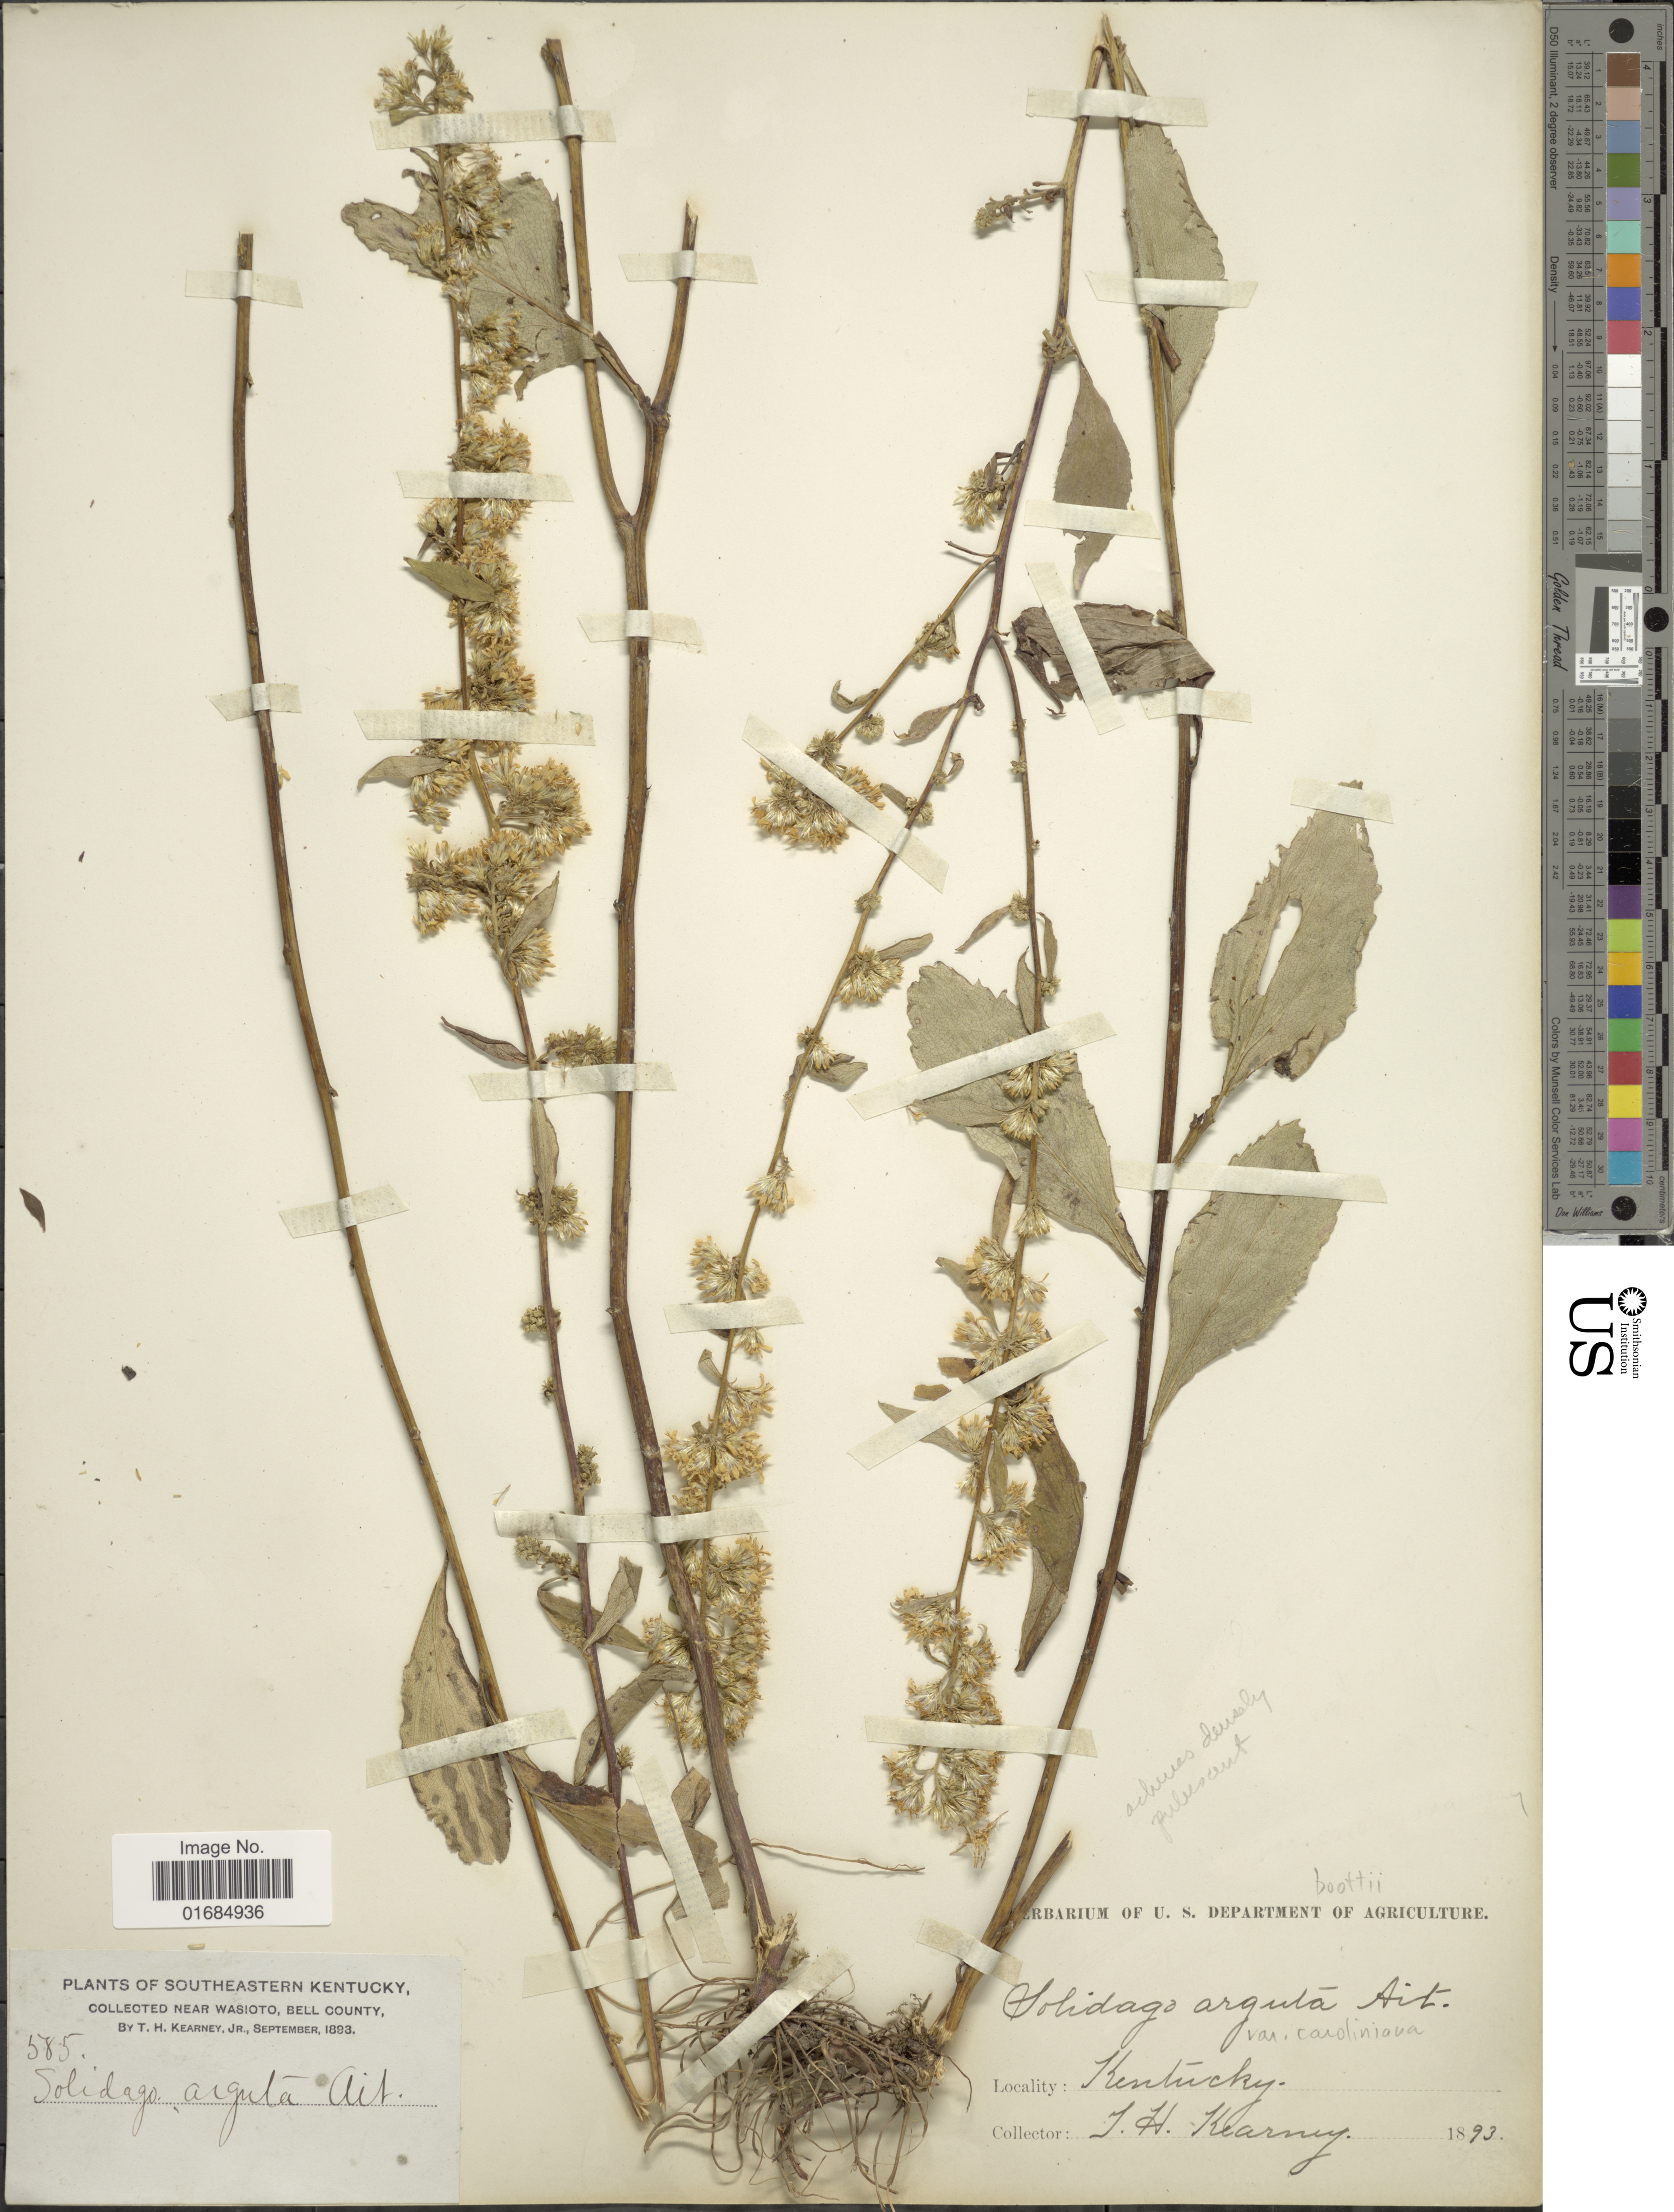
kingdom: Plantae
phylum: Tracheophyta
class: Magnoliopsida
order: Asterales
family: Asteraceae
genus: Solidago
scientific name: Solidago boottii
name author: Hook.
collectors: T. H. Kearney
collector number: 585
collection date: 1893-09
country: United States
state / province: Kentucky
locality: Southeastern Kentucky, Near Wasioto, Bell County.